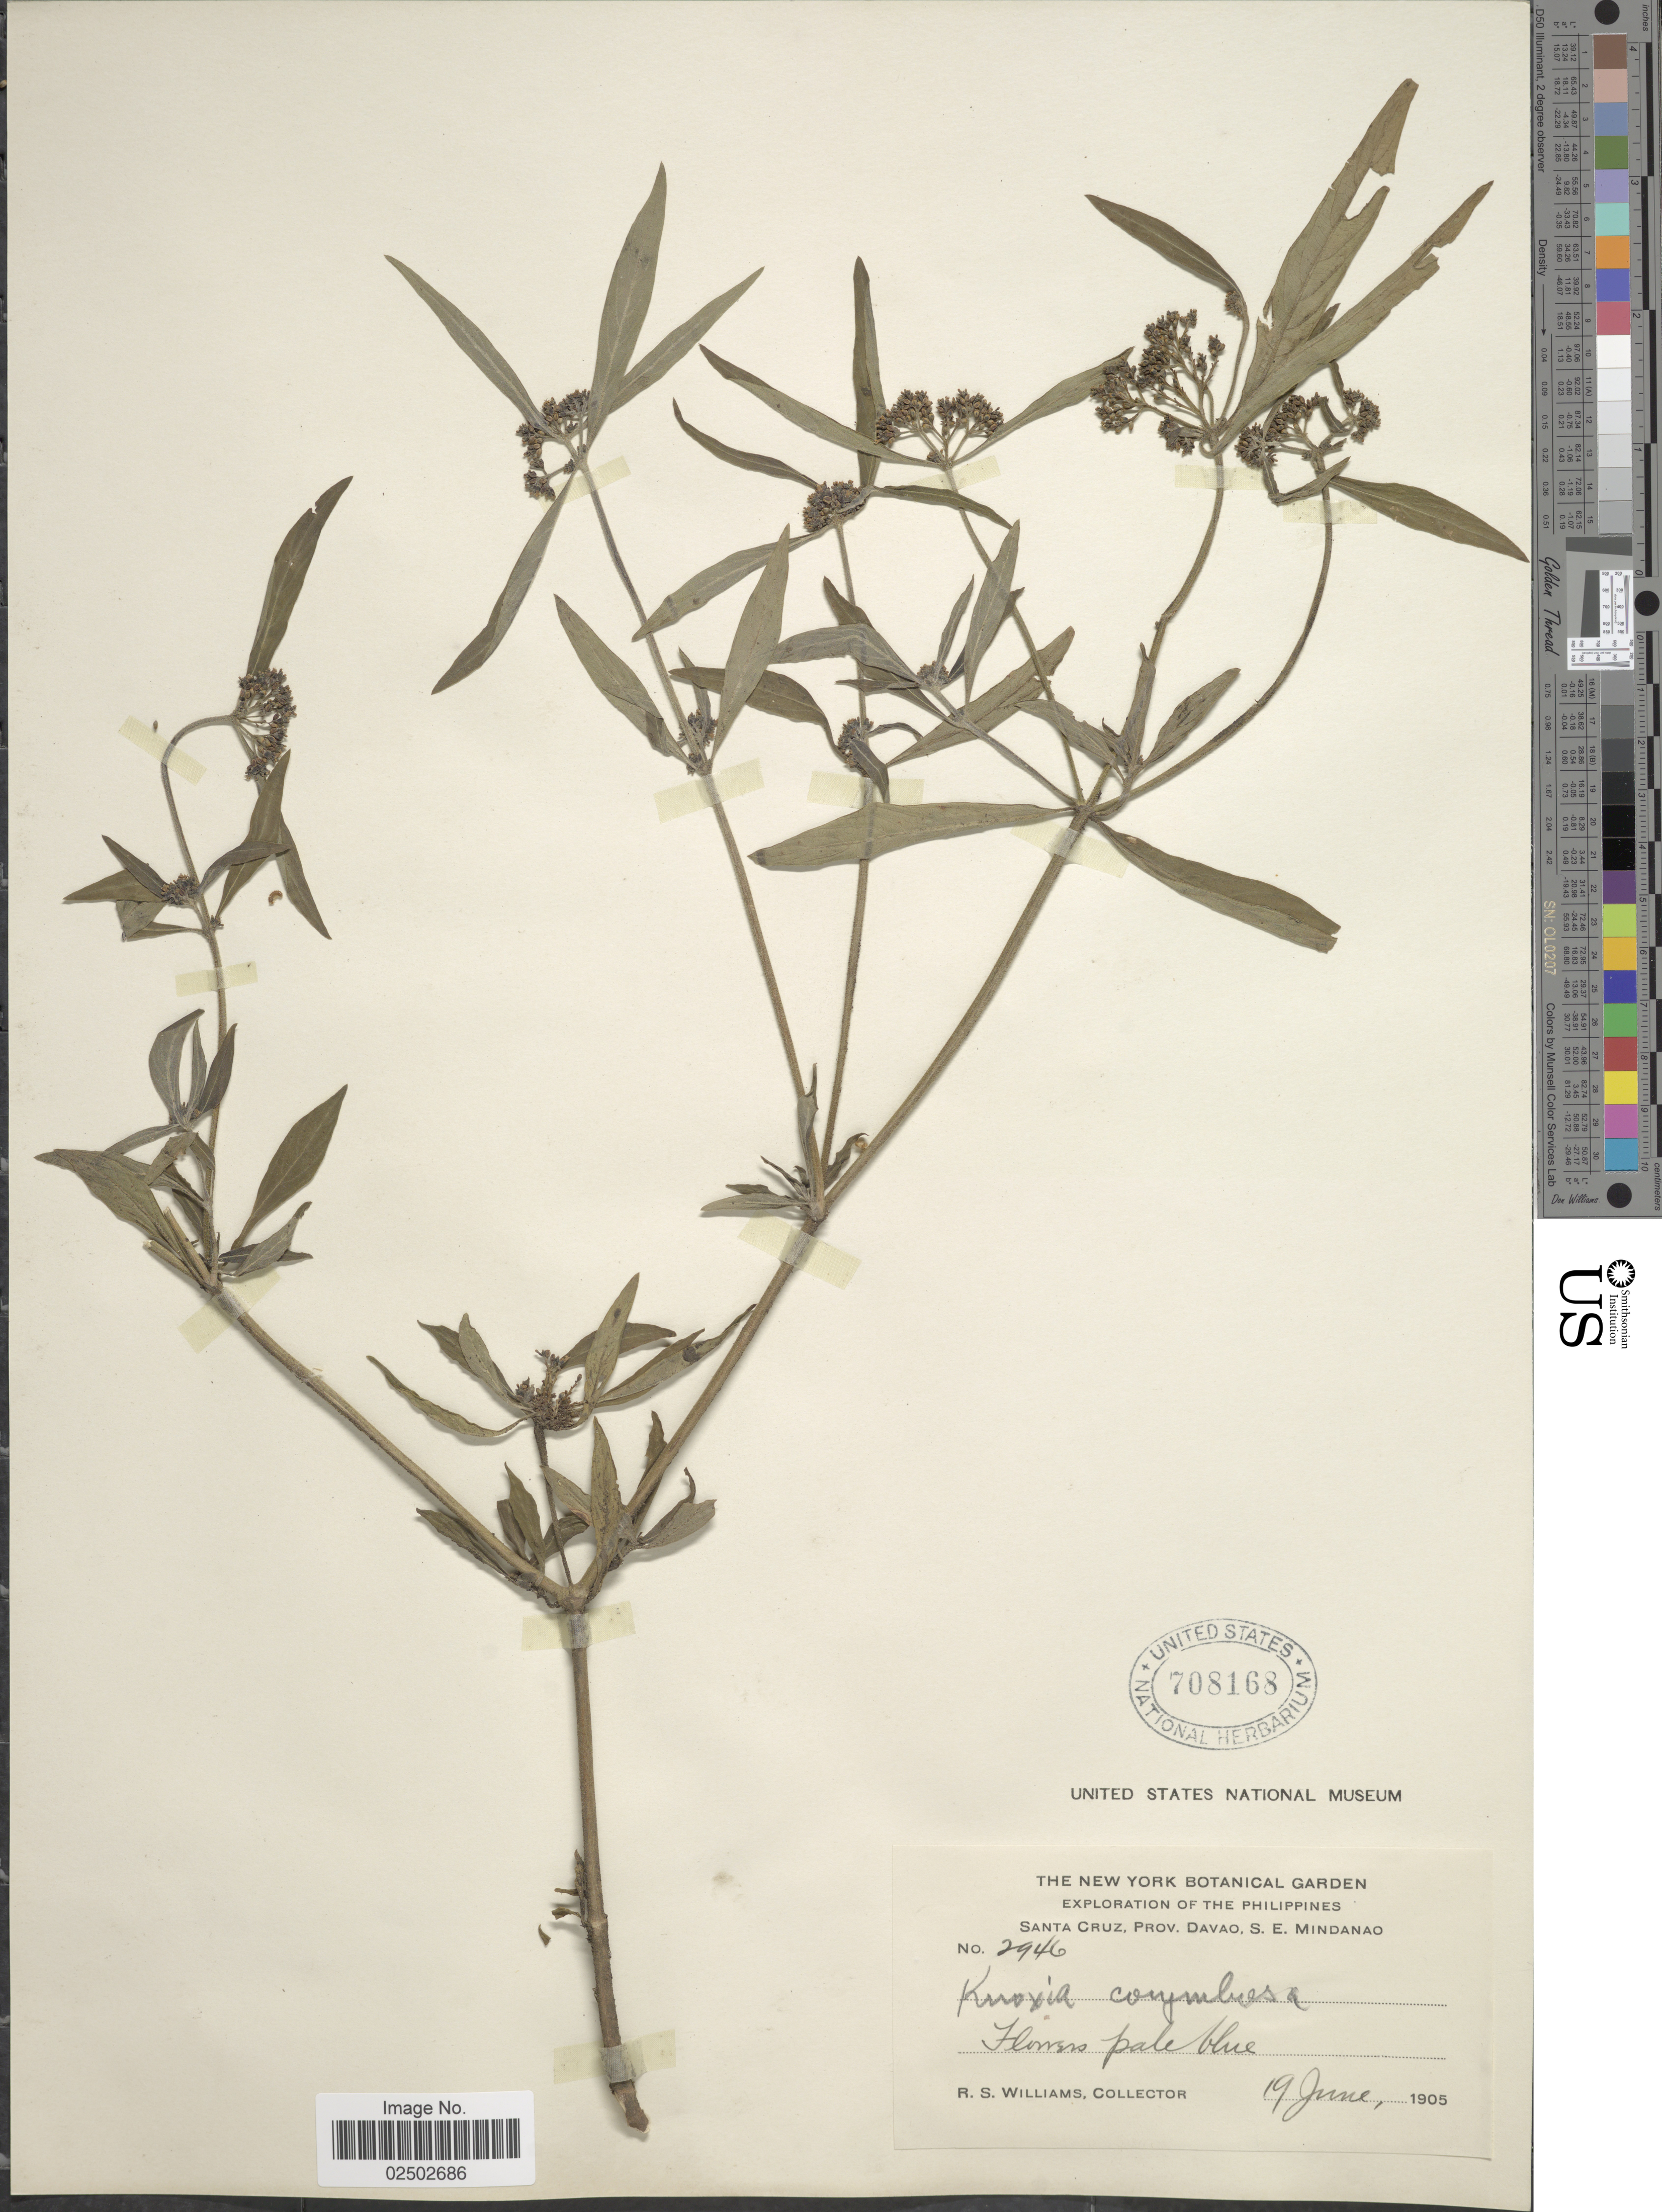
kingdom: Plantae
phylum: Tracheophyta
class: Magnoliopsida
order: Gentianales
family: Rubiaceae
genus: Knoxia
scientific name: Knoxia corymbosa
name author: Willd.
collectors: R. S. Williams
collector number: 2946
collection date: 1905-06-19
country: Philippines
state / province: Davao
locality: Santa Cruz, Davao, S. E. Mindanao.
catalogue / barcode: US 708168